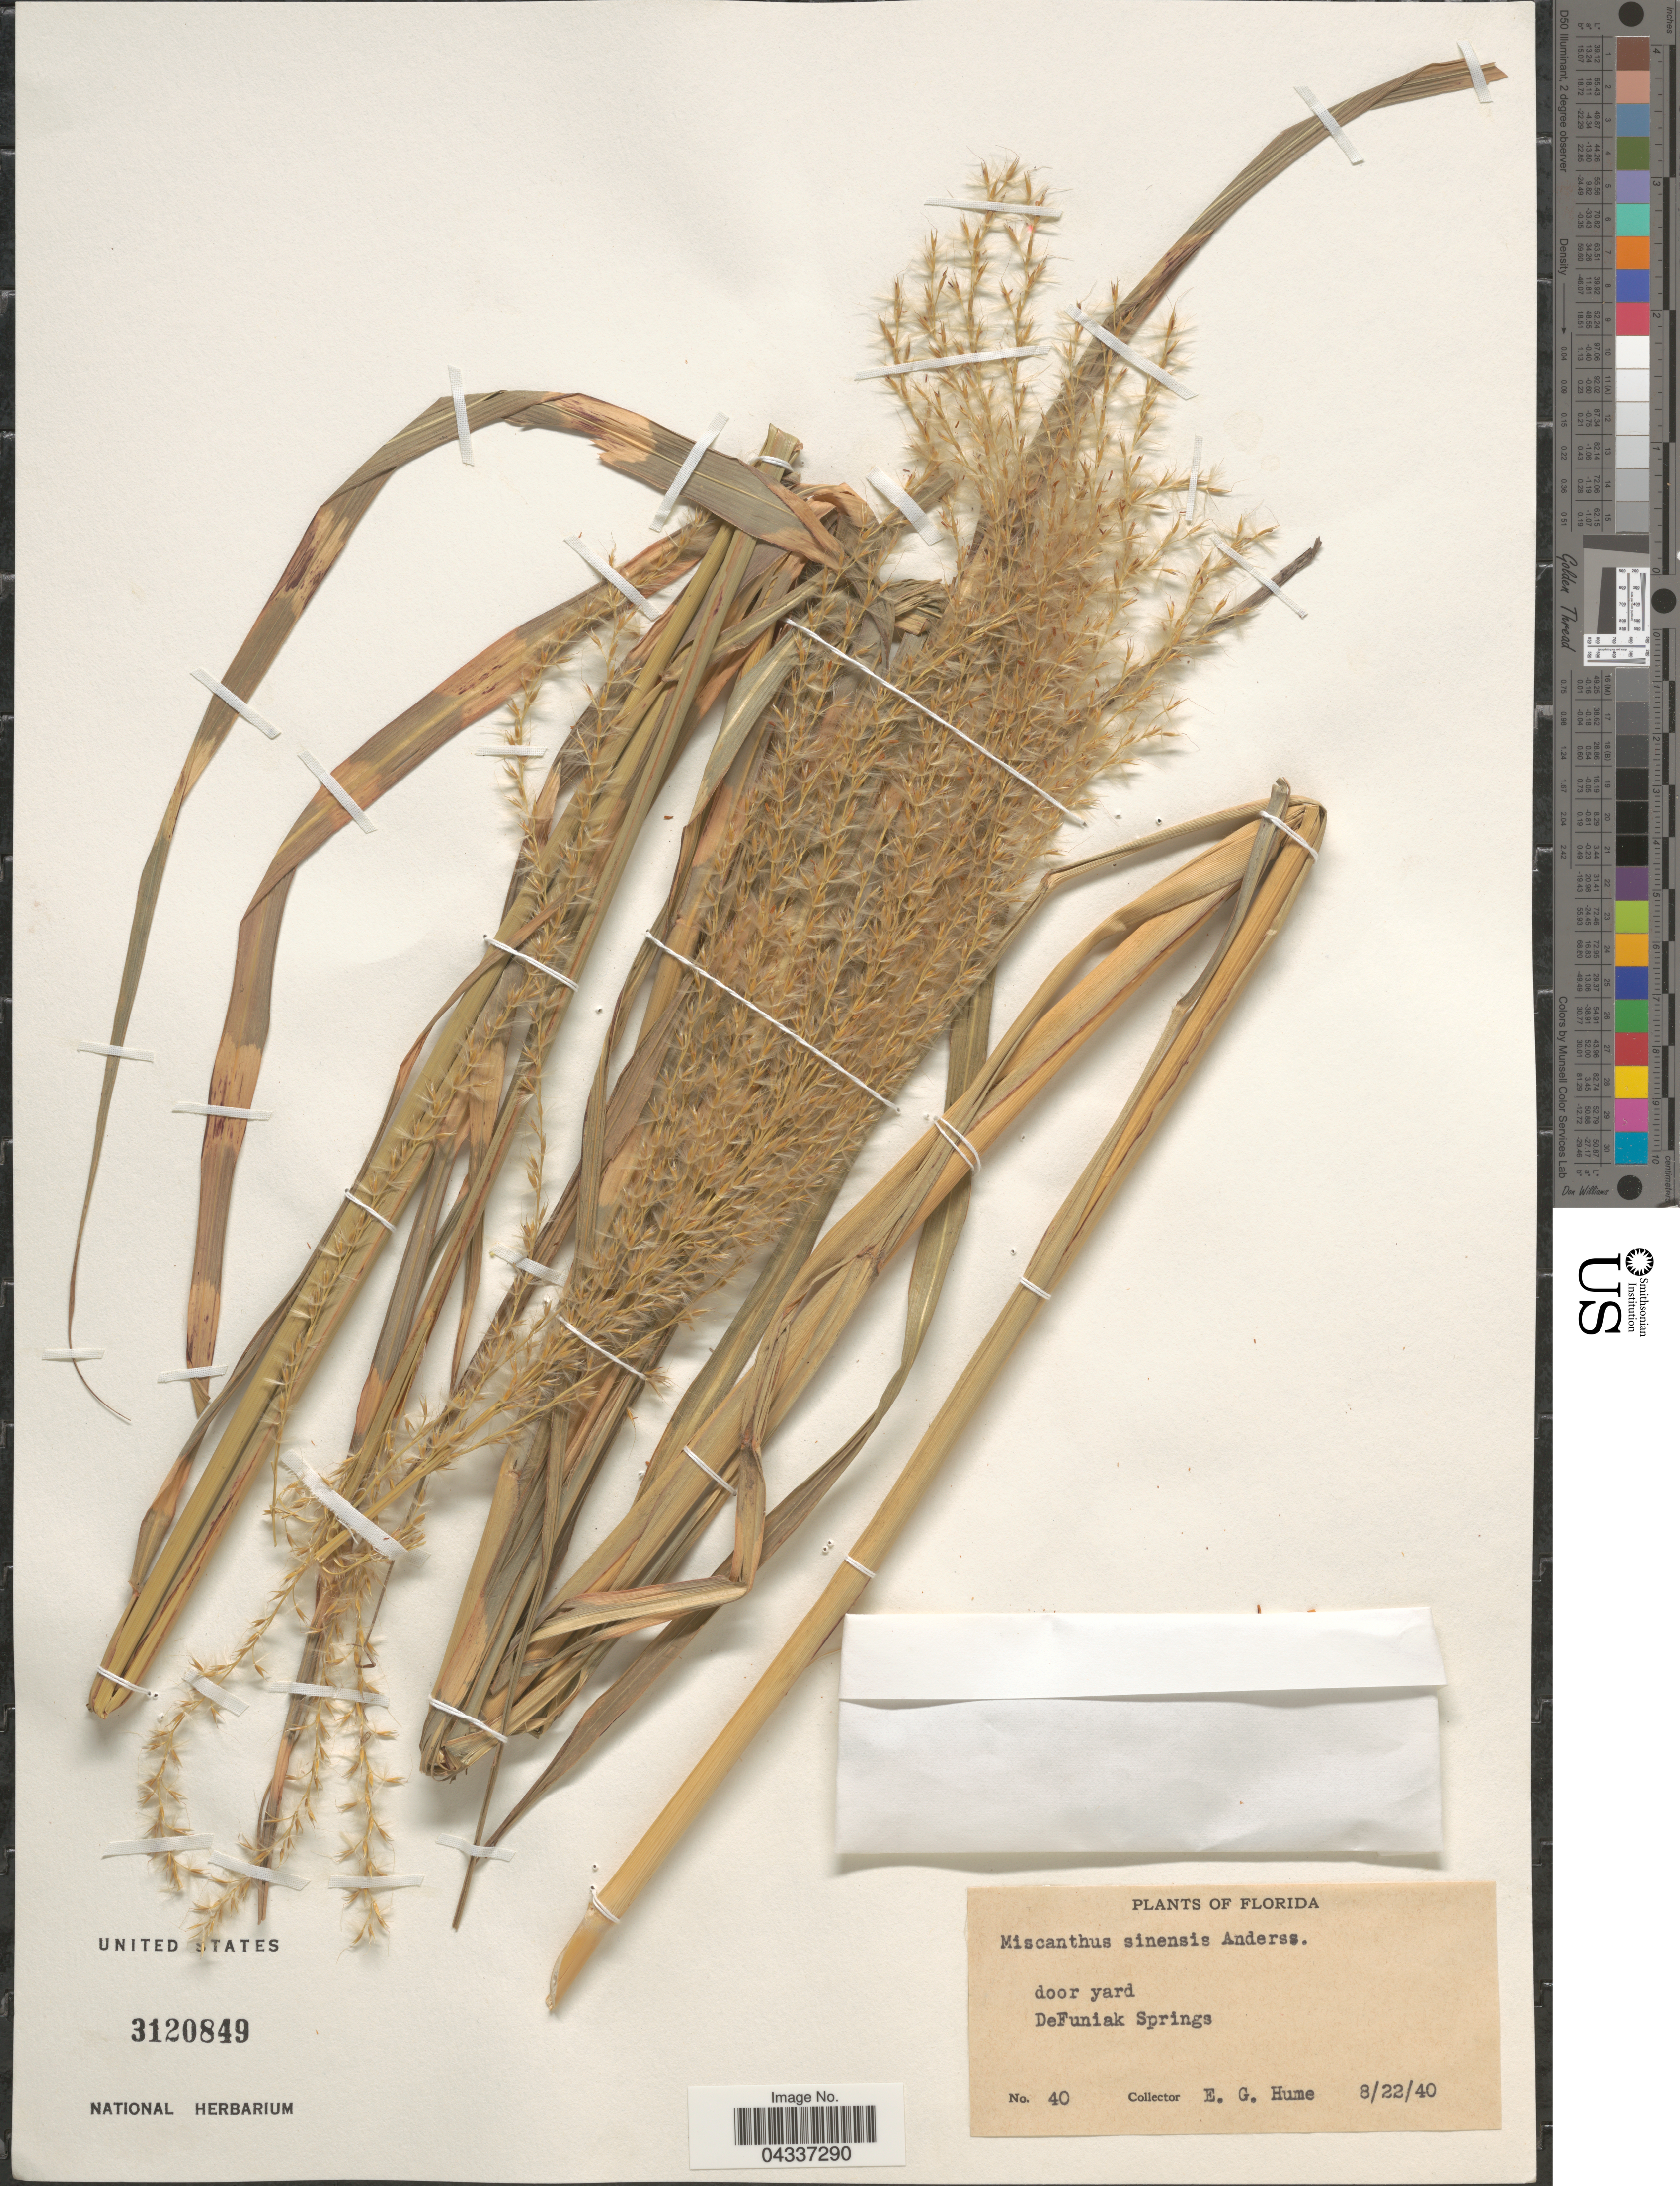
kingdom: Plantae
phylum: Tracheophyta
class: Liliopsida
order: Poales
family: Poaceae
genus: Miscanthus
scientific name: Miscanthus sinensis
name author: Andersson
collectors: E. Hume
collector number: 40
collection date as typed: Transcribed d/m/y: 22/8/40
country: United States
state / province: Florida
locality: DeFuniak Springs.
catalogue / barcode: US 3120849